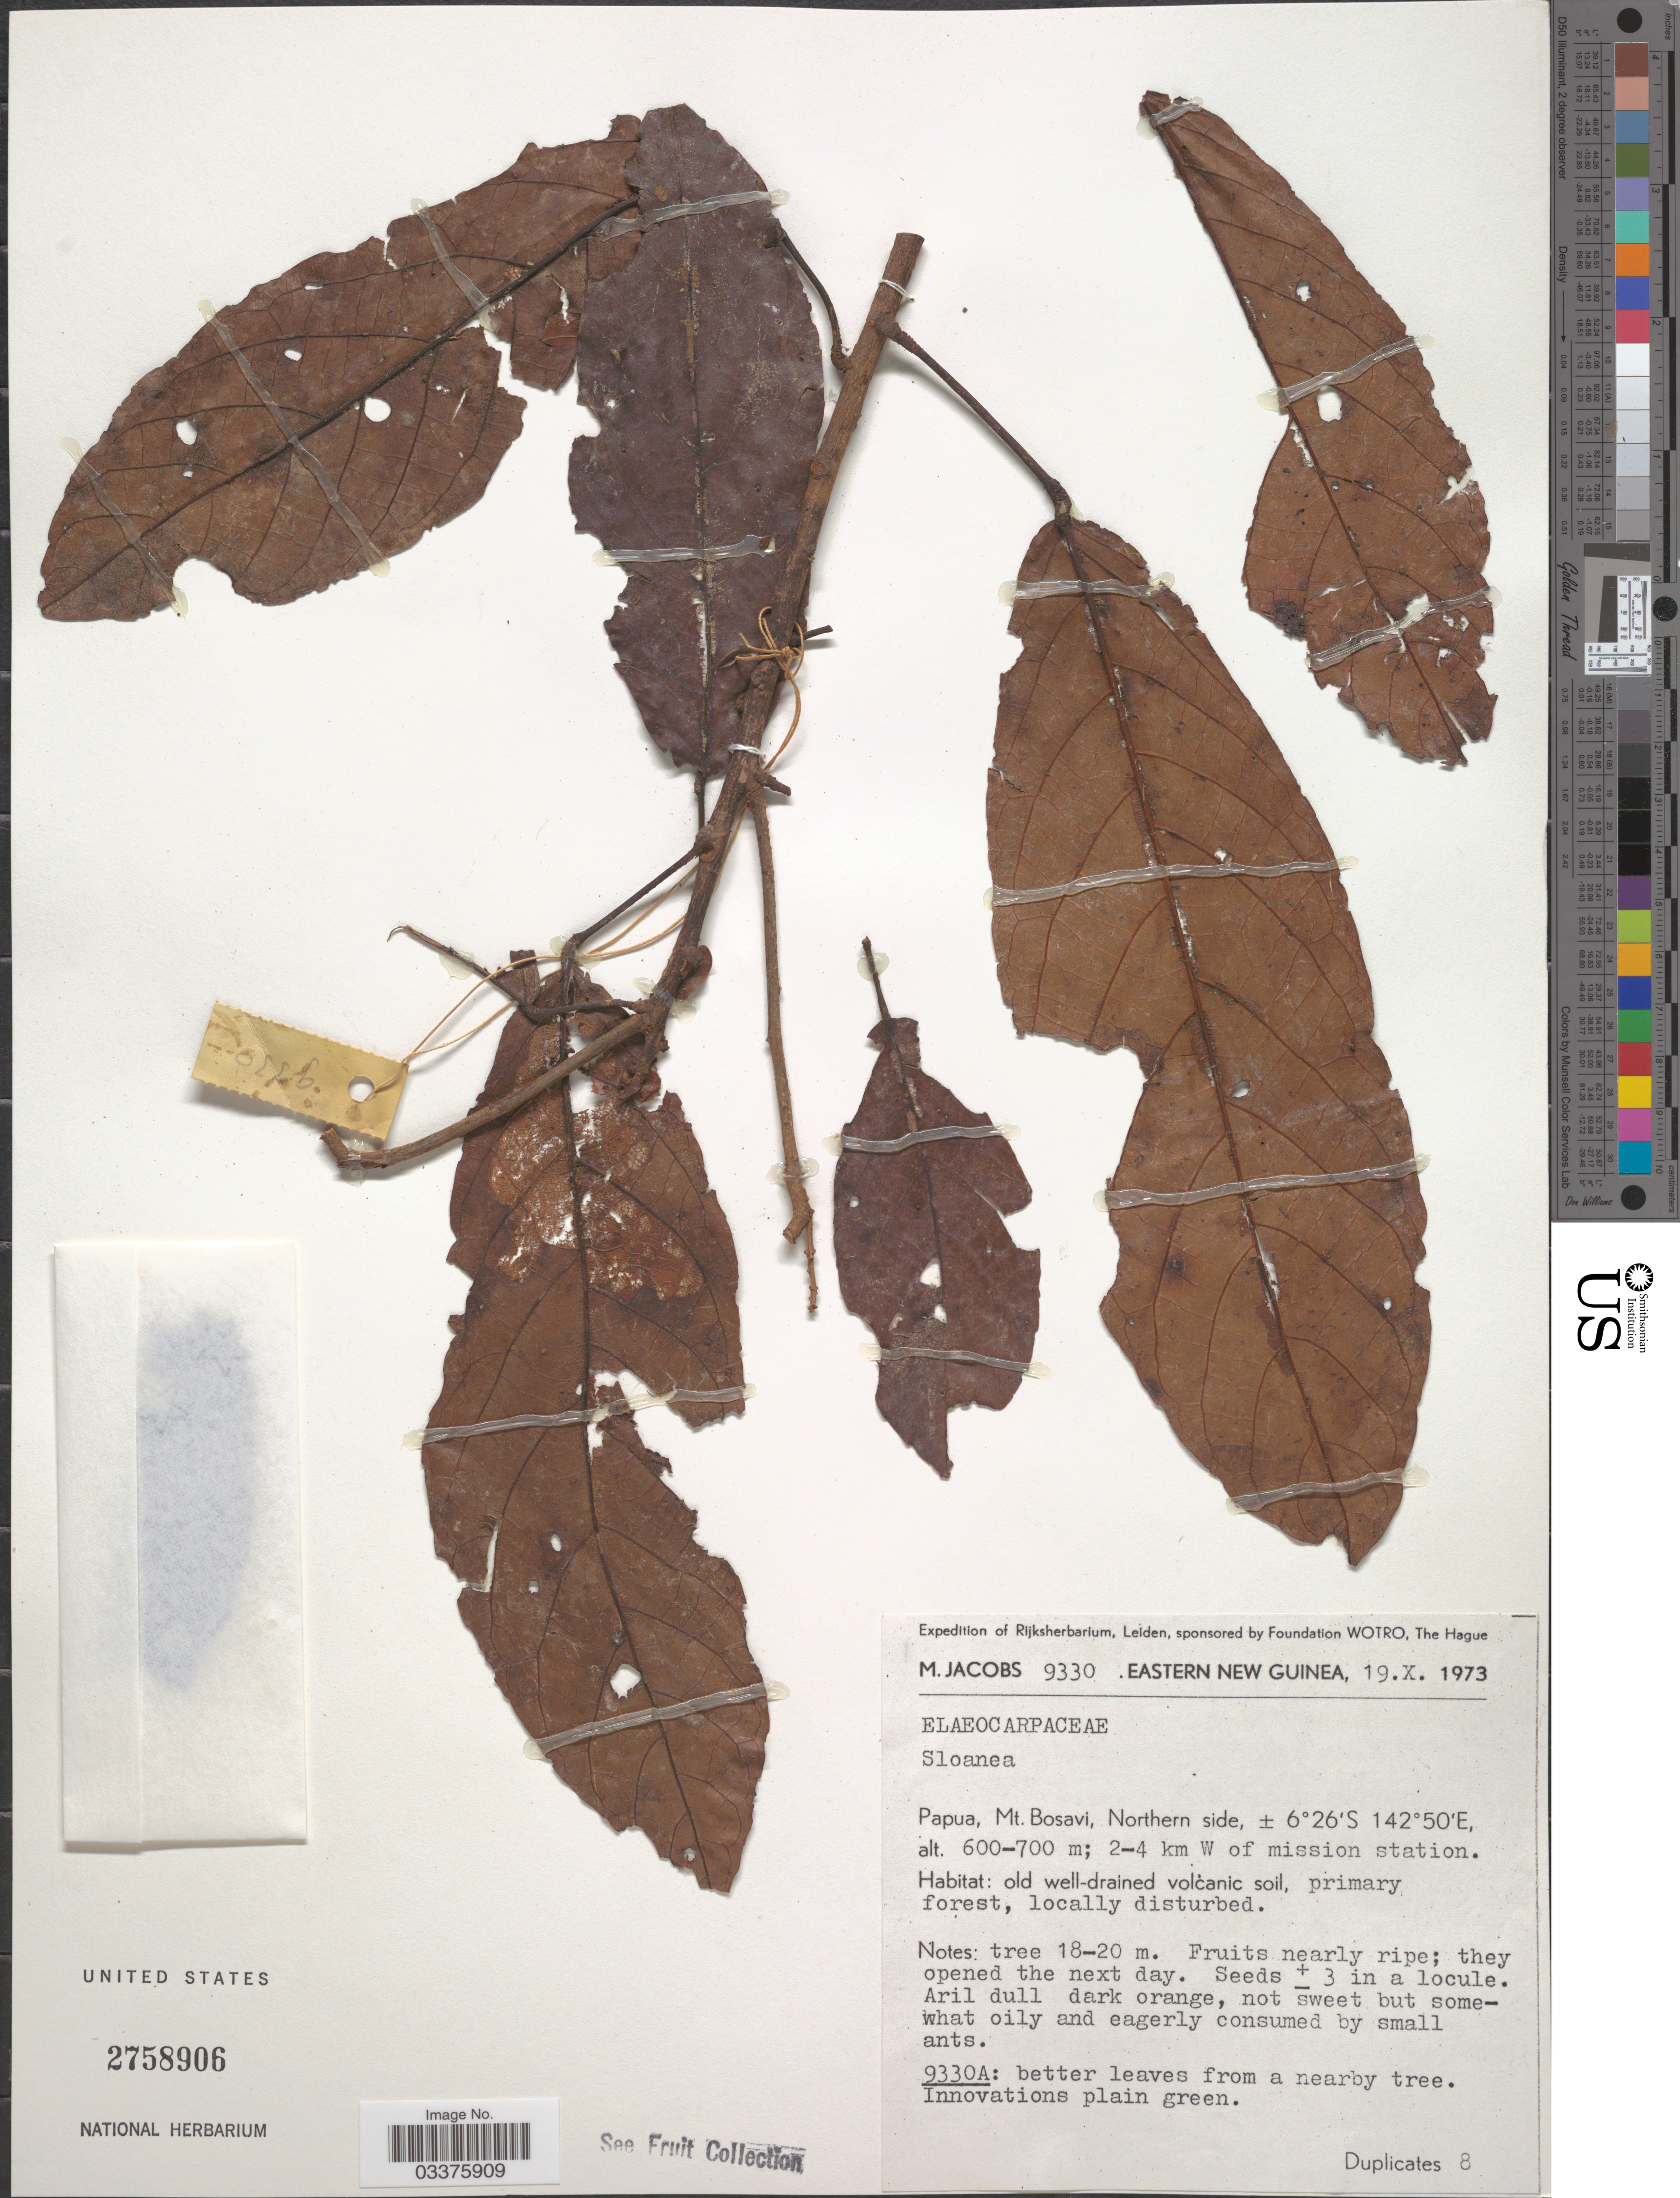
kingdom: Plantae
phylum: Tracheophyta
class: Magnoliopsida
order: Oxalidales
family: Elaeocarpaceae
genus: Sloanea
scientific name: Sloanea sp.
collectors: M. Jacobs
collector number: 9330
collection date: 1973-10-19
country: Papua New Guinea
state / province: Northern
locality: Eastern New Guinea. Papua, Mt. Bosavi, Northern side. 2-4 km W of mission station.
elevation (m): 600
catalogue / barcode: US 2758906